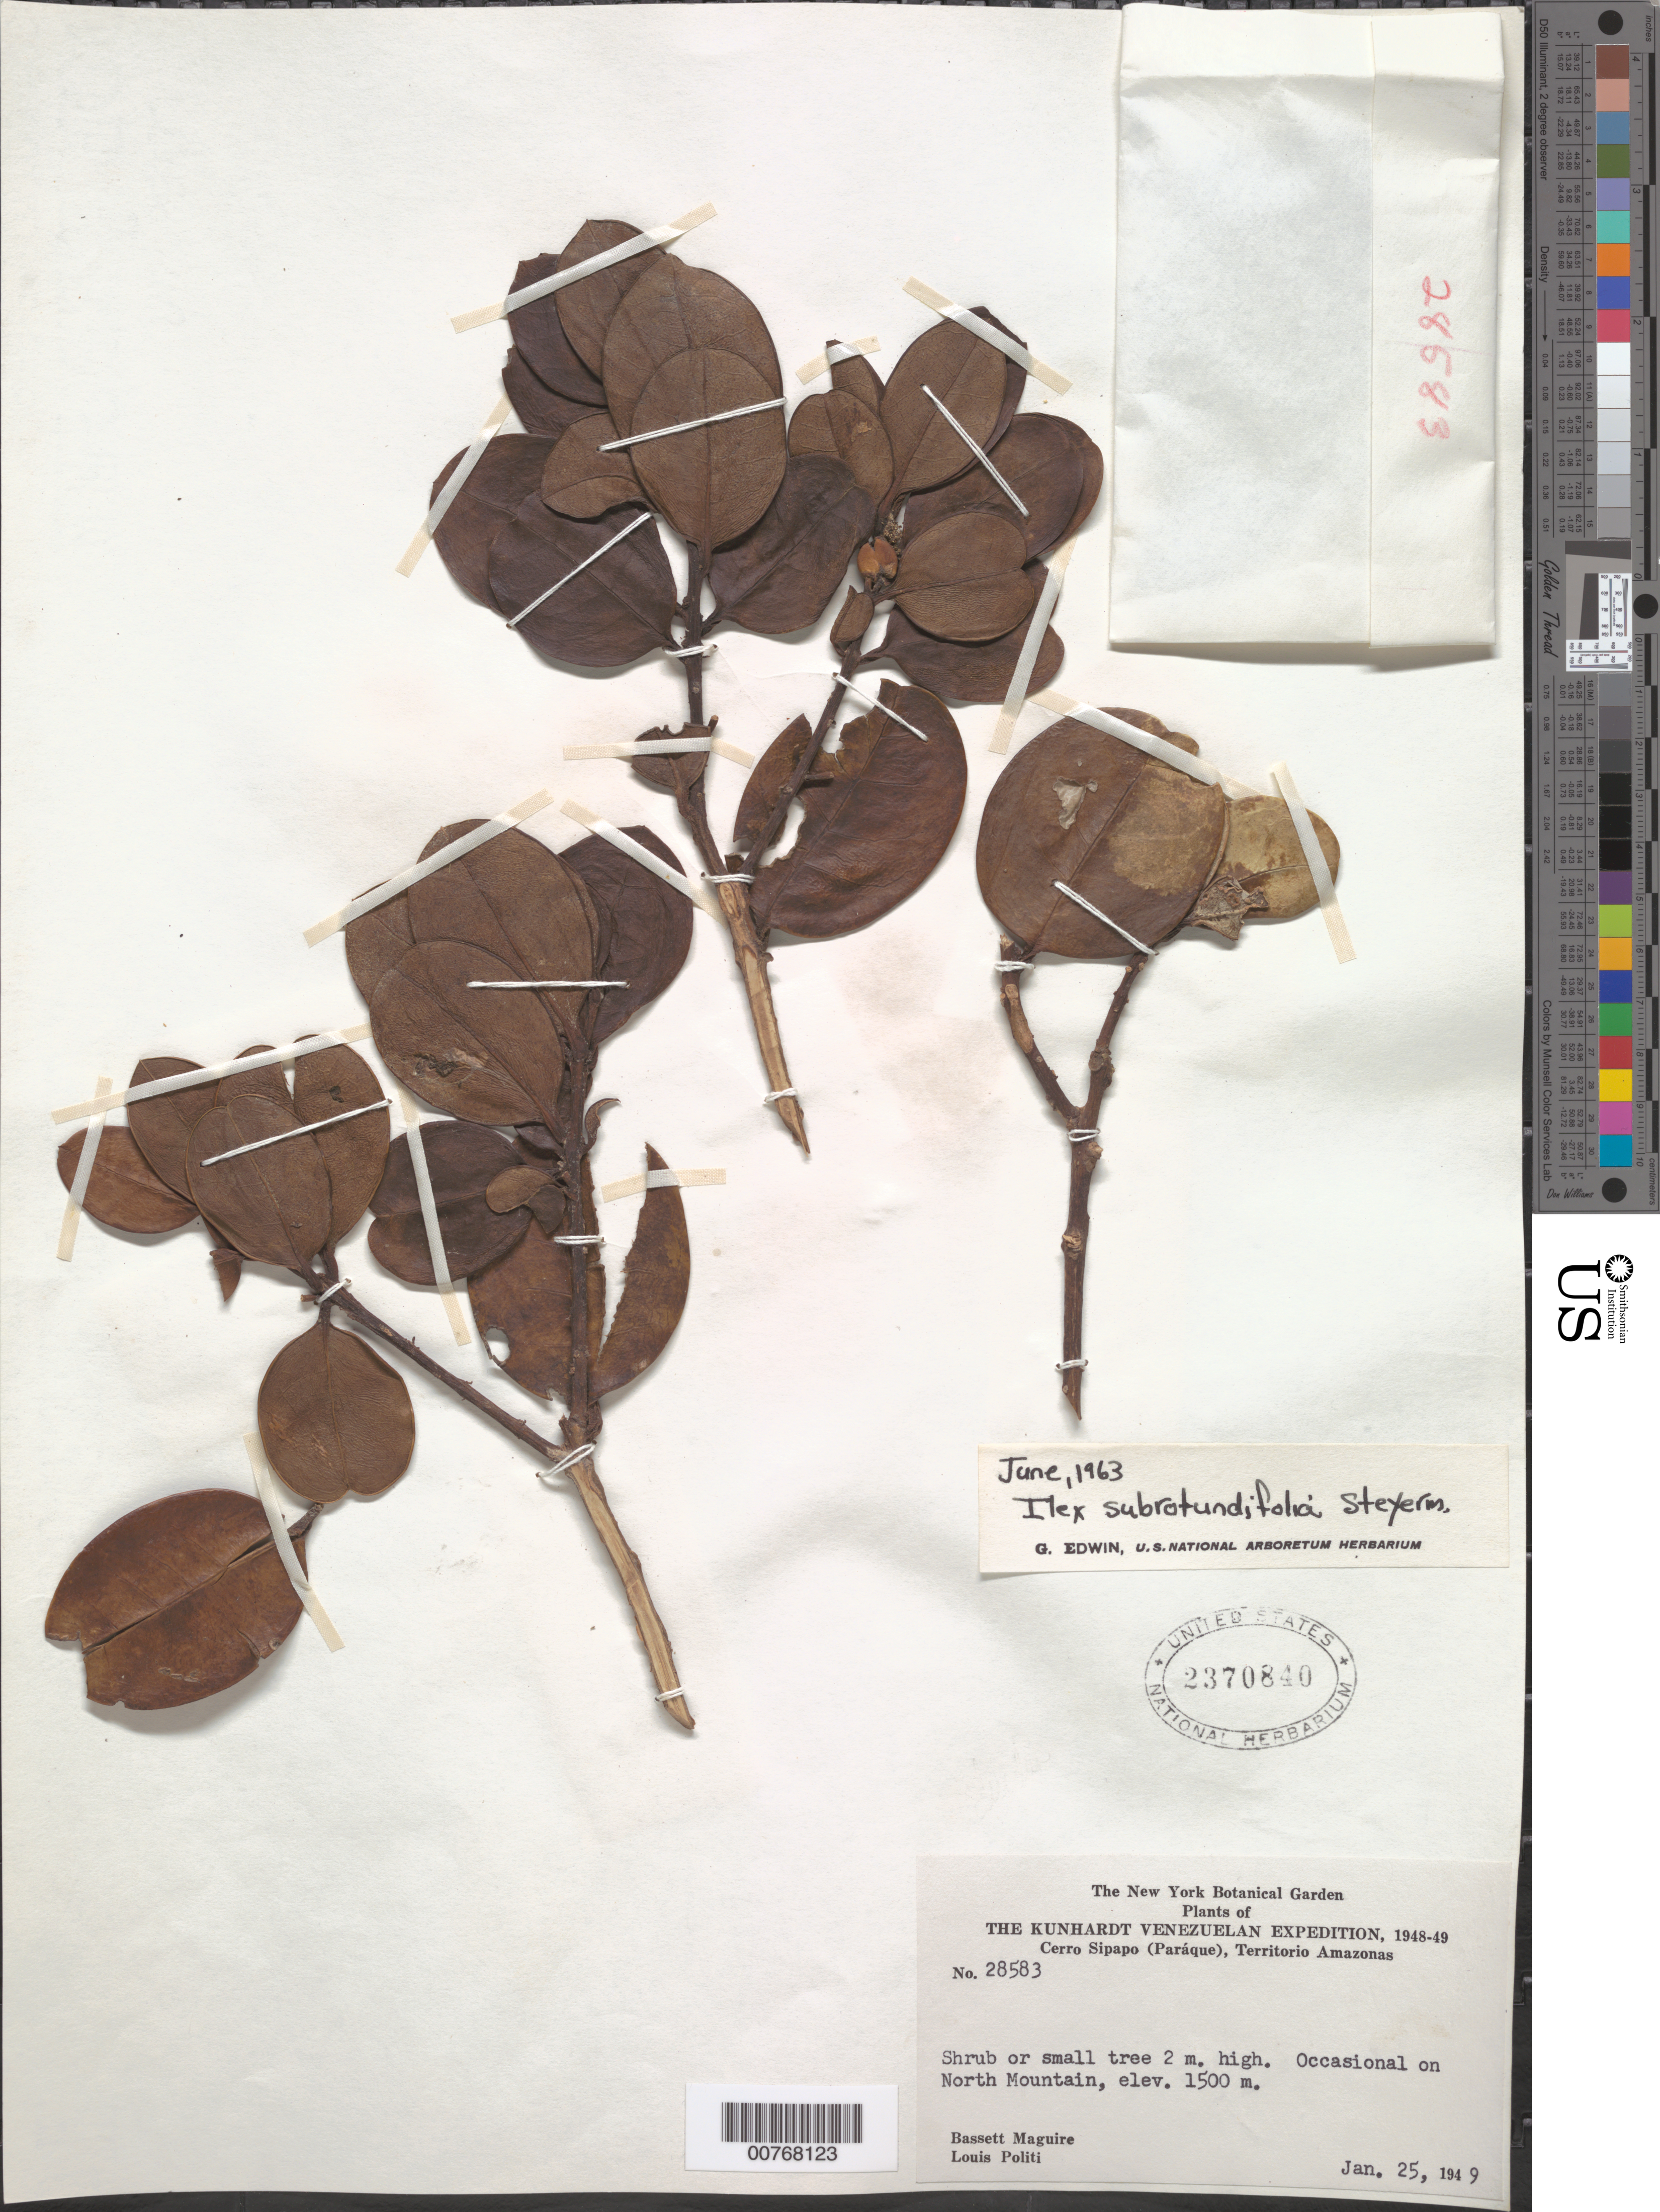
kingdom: Plantae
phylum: Tracheophyta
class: Magnoliopsida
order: Aquifoliales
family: Aquifoliaceae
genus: Ilex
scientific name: Ilex subrotundifolia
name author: Steyerm.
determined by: Edwin, G.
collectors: B. Maguire & L. Politi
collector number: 28583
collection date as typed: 25-Jan-49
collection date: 1949-01-25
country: Venezuela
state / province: Amazonas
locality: Cerro Sipapo (Paráque), North Mountain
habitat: Mountain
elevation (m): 1500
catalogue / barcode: US 2370840